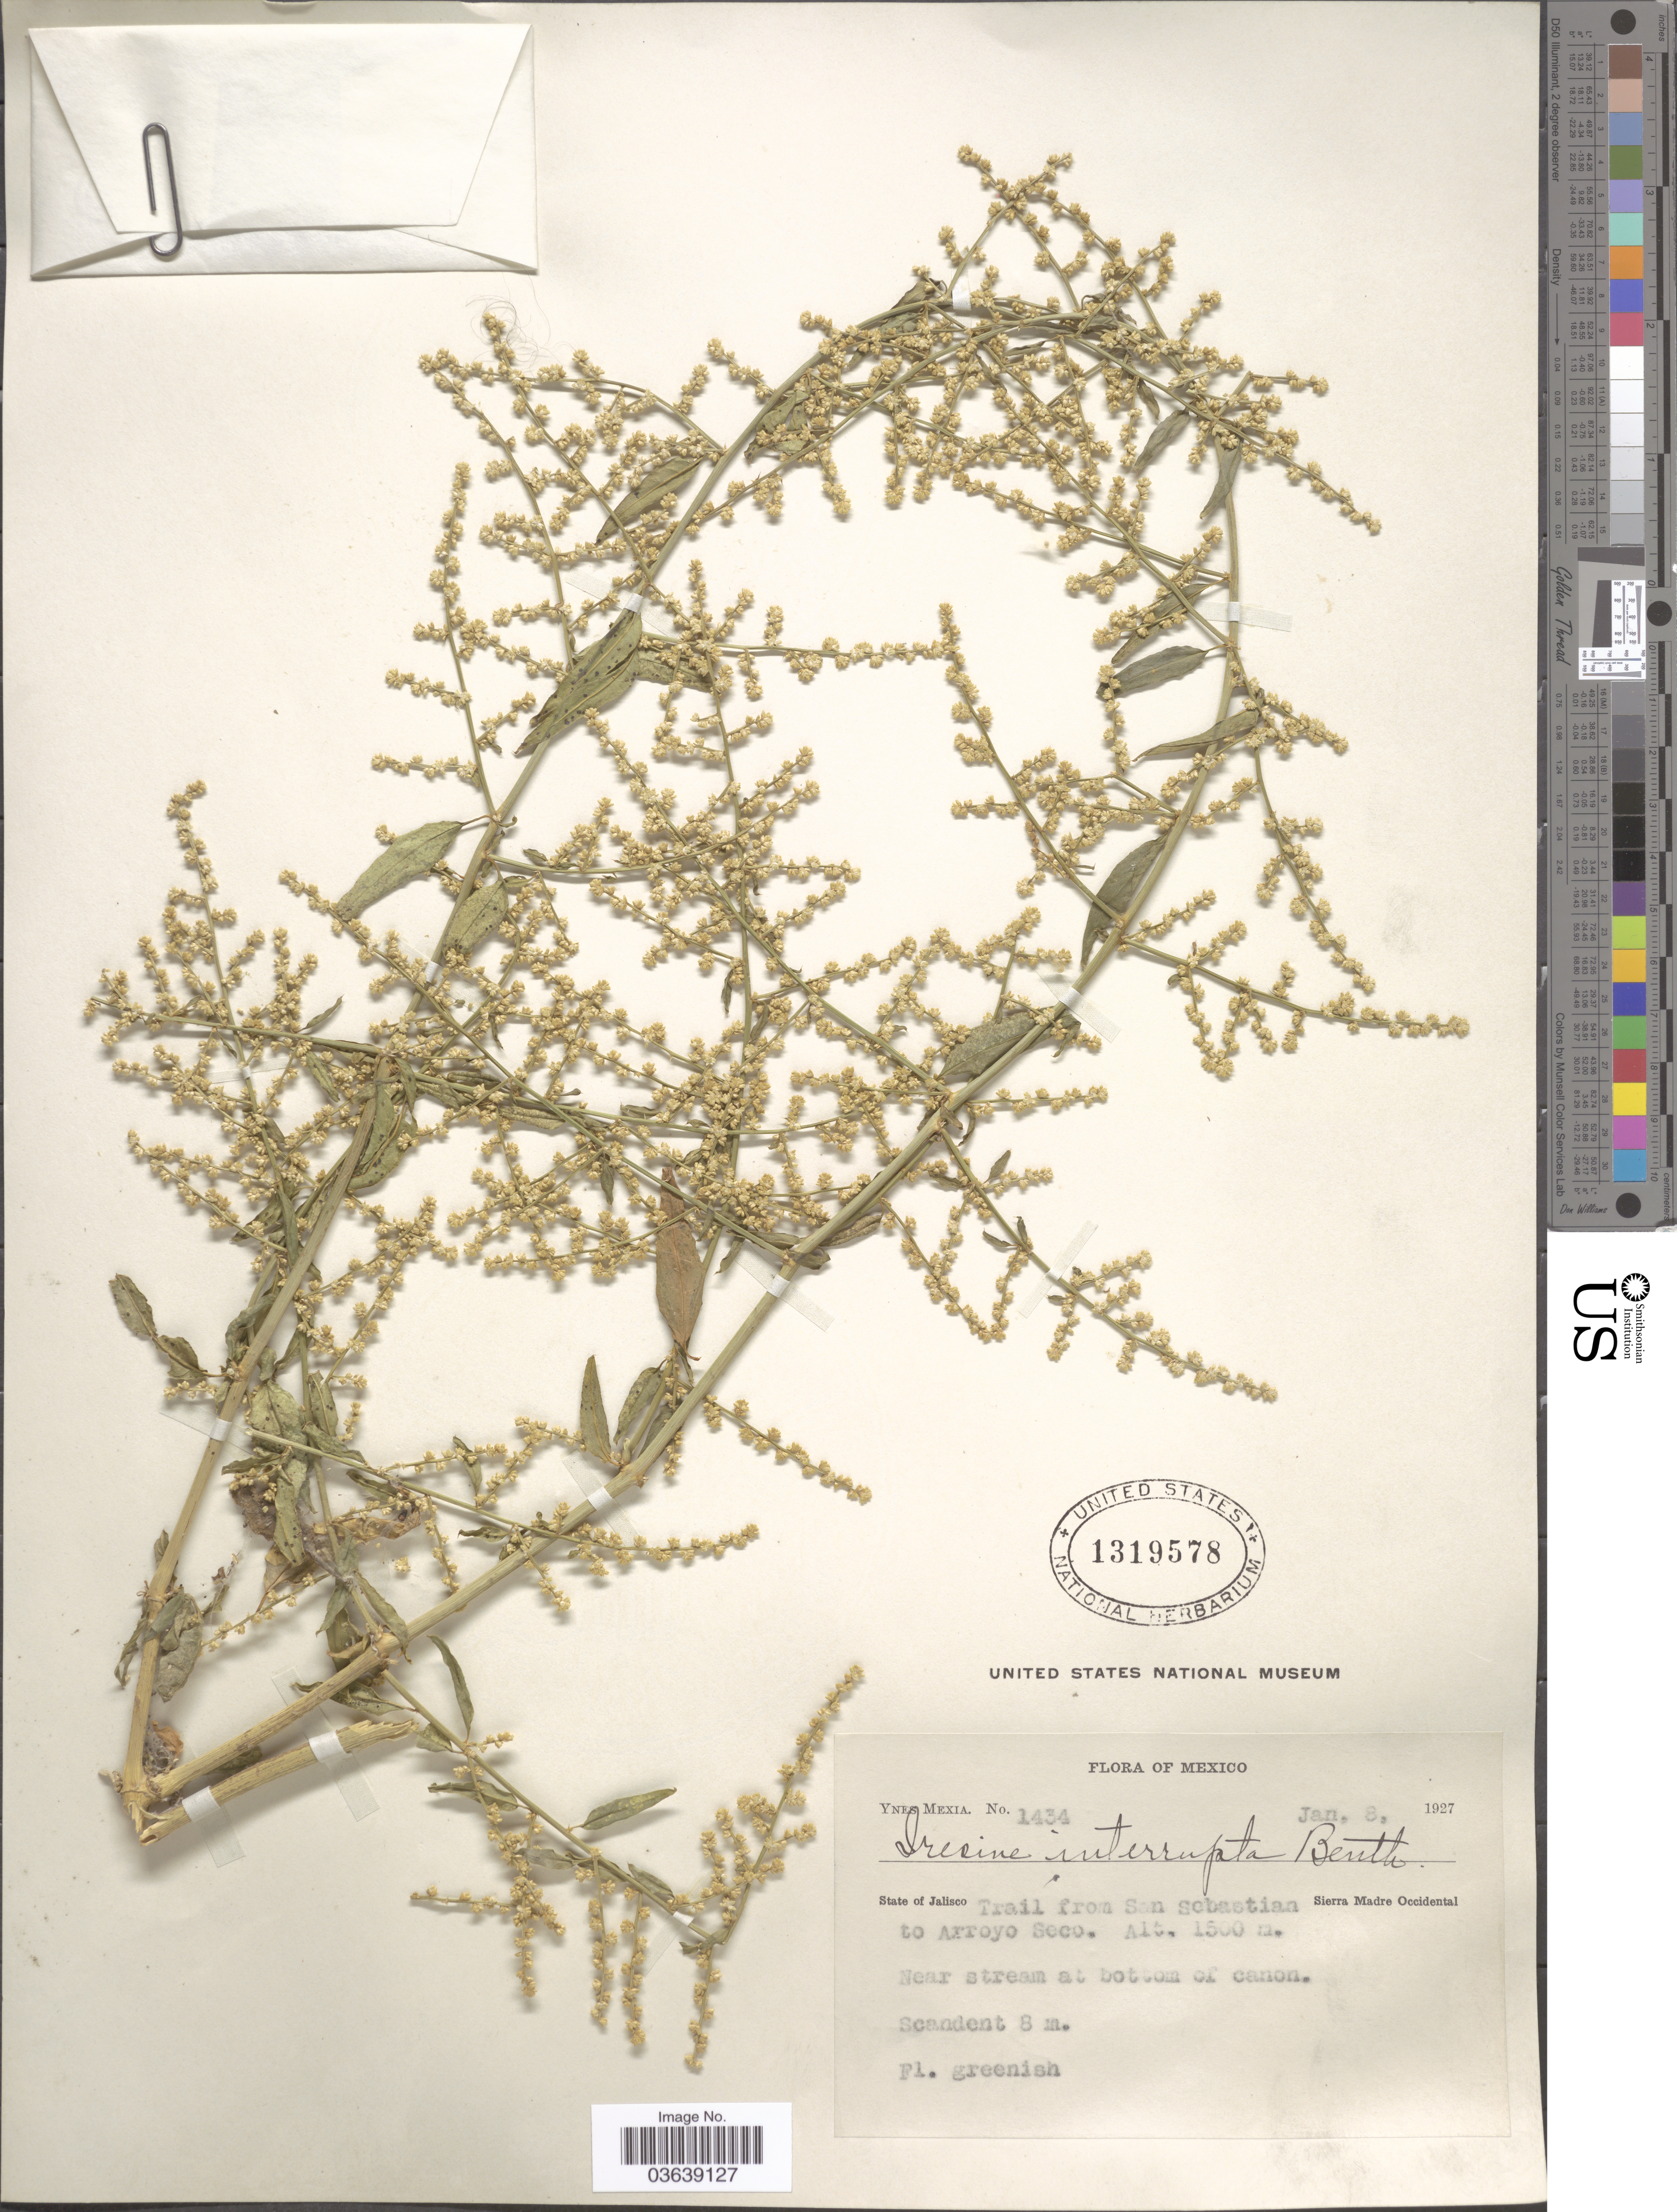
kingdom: Plantae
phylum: Tracheophyta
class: Magnoliopsida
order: Caryophyllales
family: Amaranthaceae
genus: Iresine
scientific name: Iresine interrupta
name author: Benth.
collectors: Y. Mexia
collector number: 1434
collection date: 1927-01-08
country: Mexico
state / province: Jalisco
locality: Trail from San Sebastian to Arroyo Seco. Sierra Madre Occidental.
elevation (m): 1500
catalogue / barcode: US 1319578